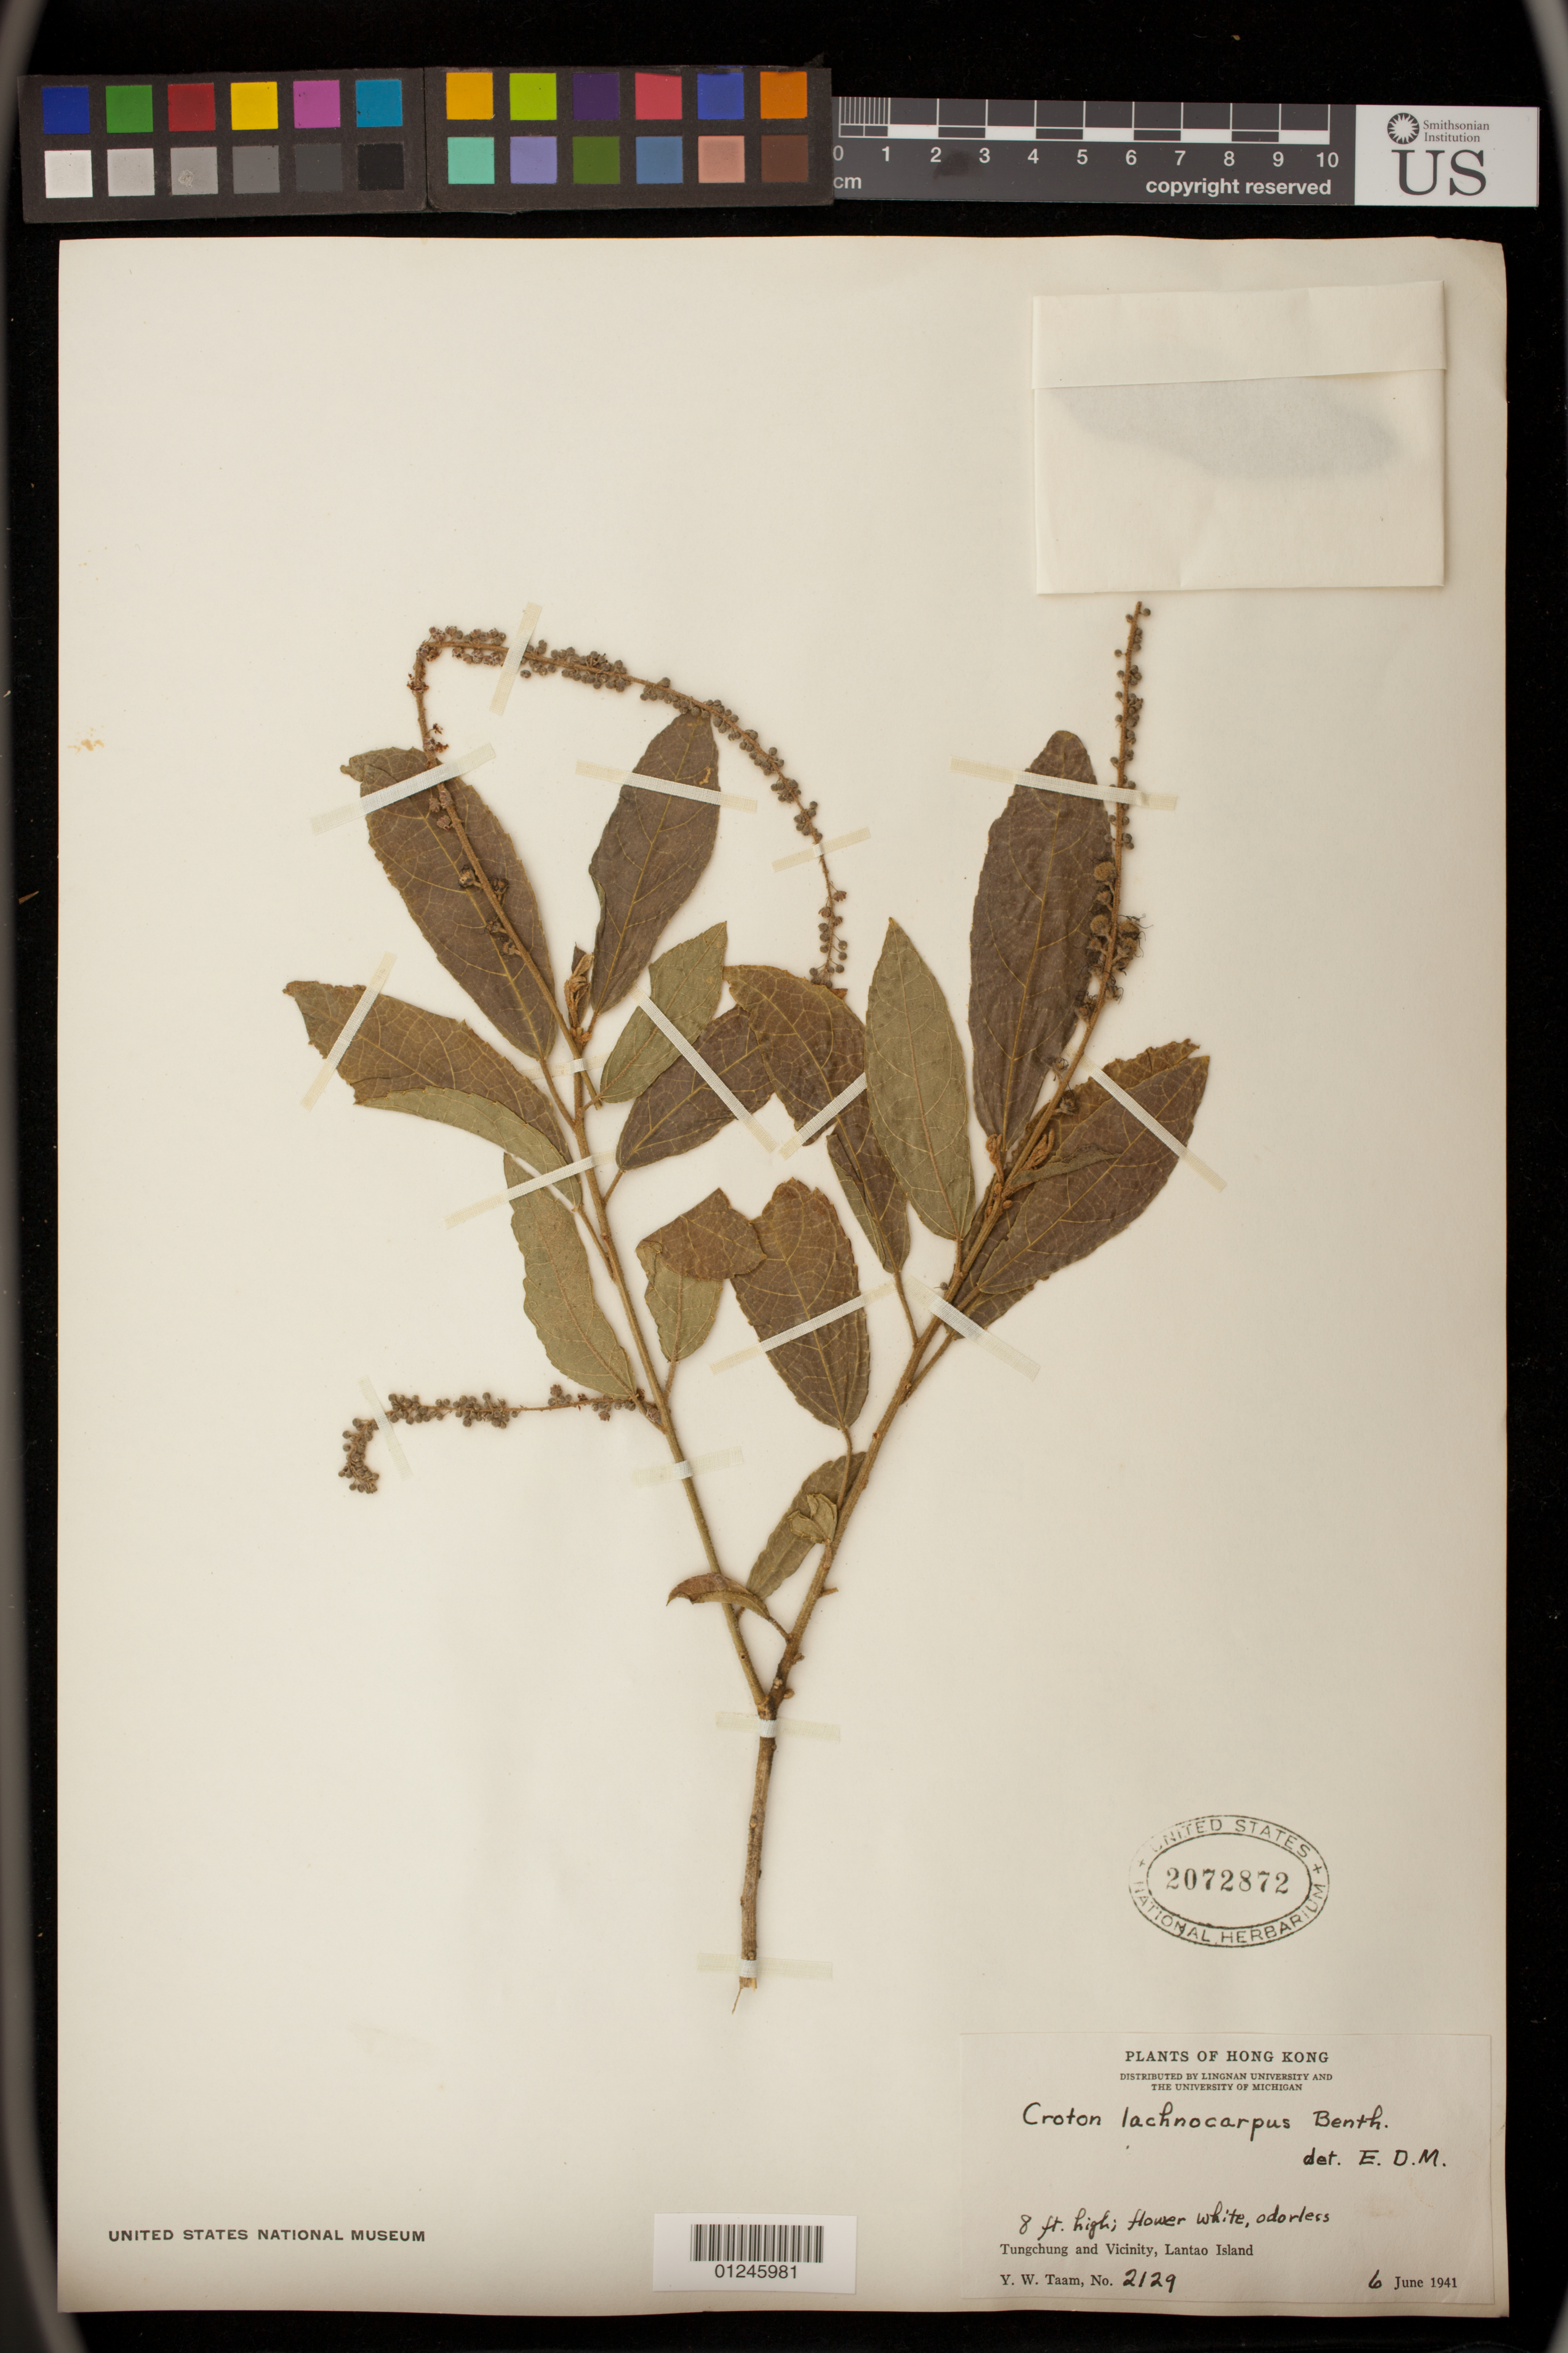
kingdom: Plantae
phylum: Tracheophyta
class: Magnoliopsida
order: Malpighiales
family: Euphorbiaceae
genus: Croton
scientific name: Croton lachnocarpus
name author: Benth.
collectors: Y. W. Taam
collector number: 2129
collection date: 1941-06-06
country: China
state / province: Hong Kong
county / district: Islands District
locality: Tungchung and Vicinity, Lantao Island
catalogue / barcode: US 2072872